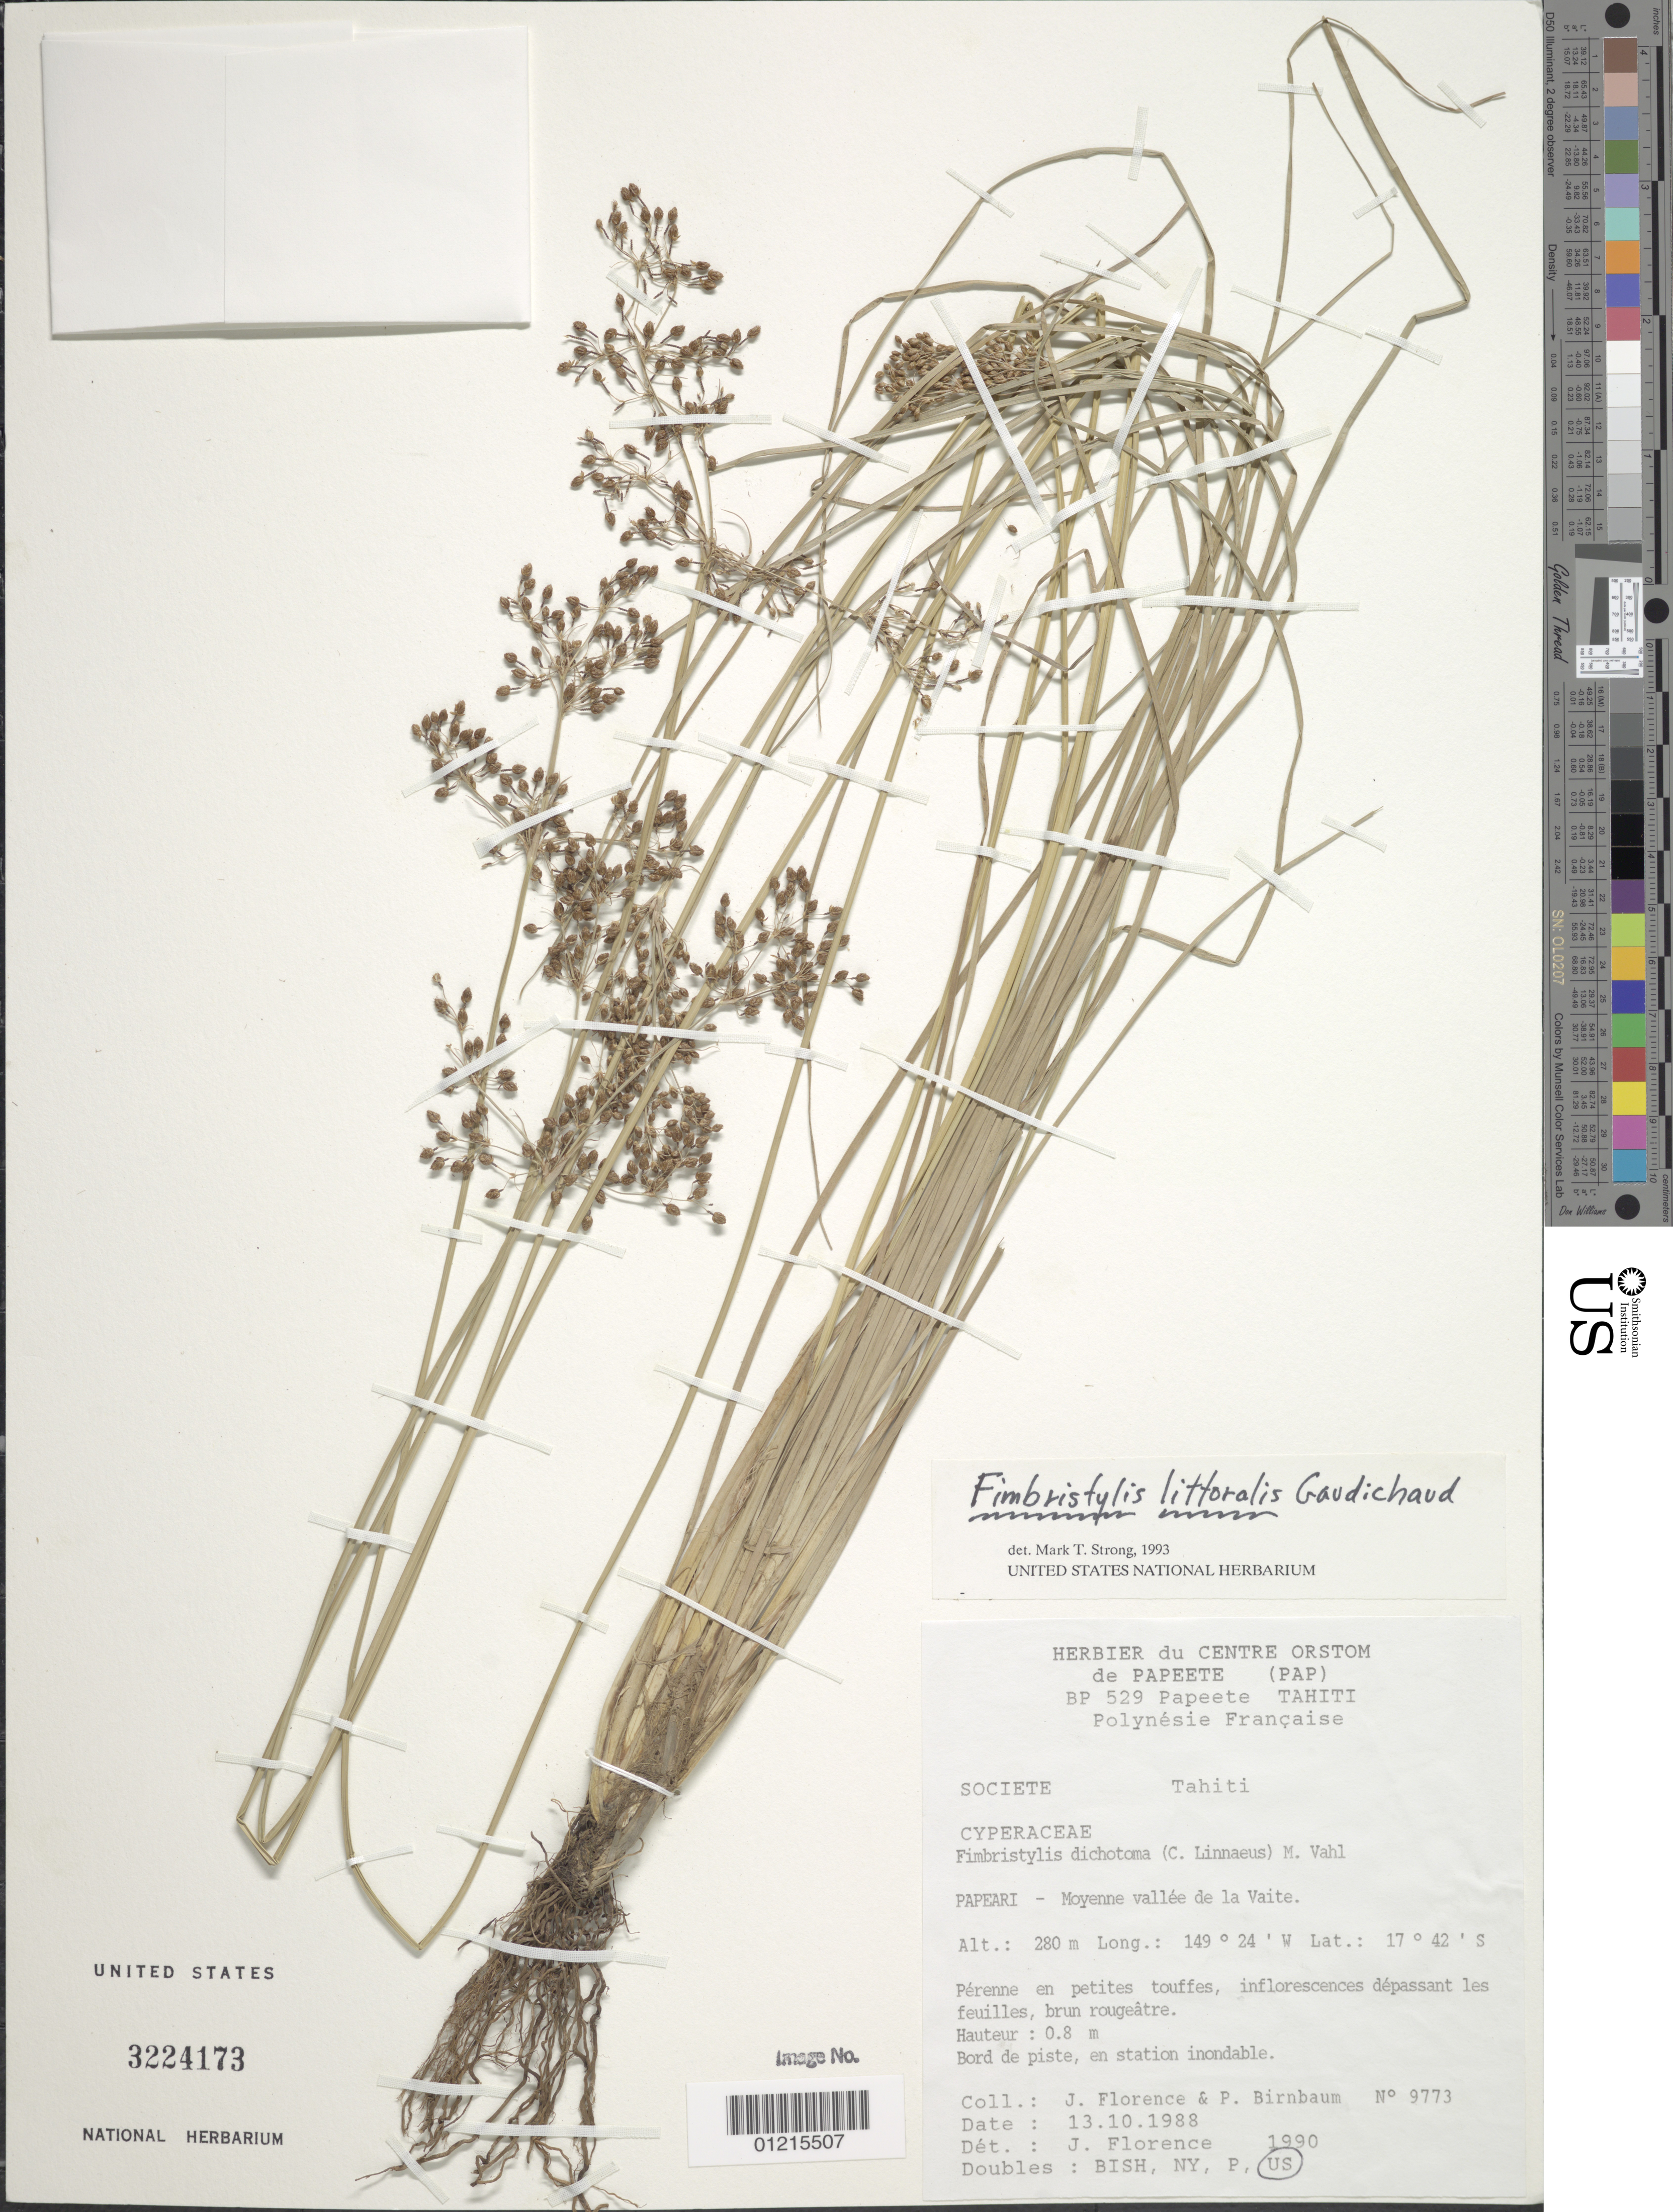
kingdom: Plantae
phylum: Tracheophyta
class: Liliopsida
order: Poales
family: Cyperaceae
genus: Fimbristylis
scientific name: Fimbristylis littoralis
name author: Gaudich.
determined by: Strong, M. T., (US), Smithsonian Institution - National Museum of Natural History (UNITED STATES)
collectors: J. Florence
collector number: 9773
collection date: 1988-10-13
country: French Polynesia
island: Tahiti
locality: Papeari - Moyenne vallèe de la Vaite.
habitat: Bord de piste, en station inondable.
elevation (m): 280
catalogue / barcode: US 3224173